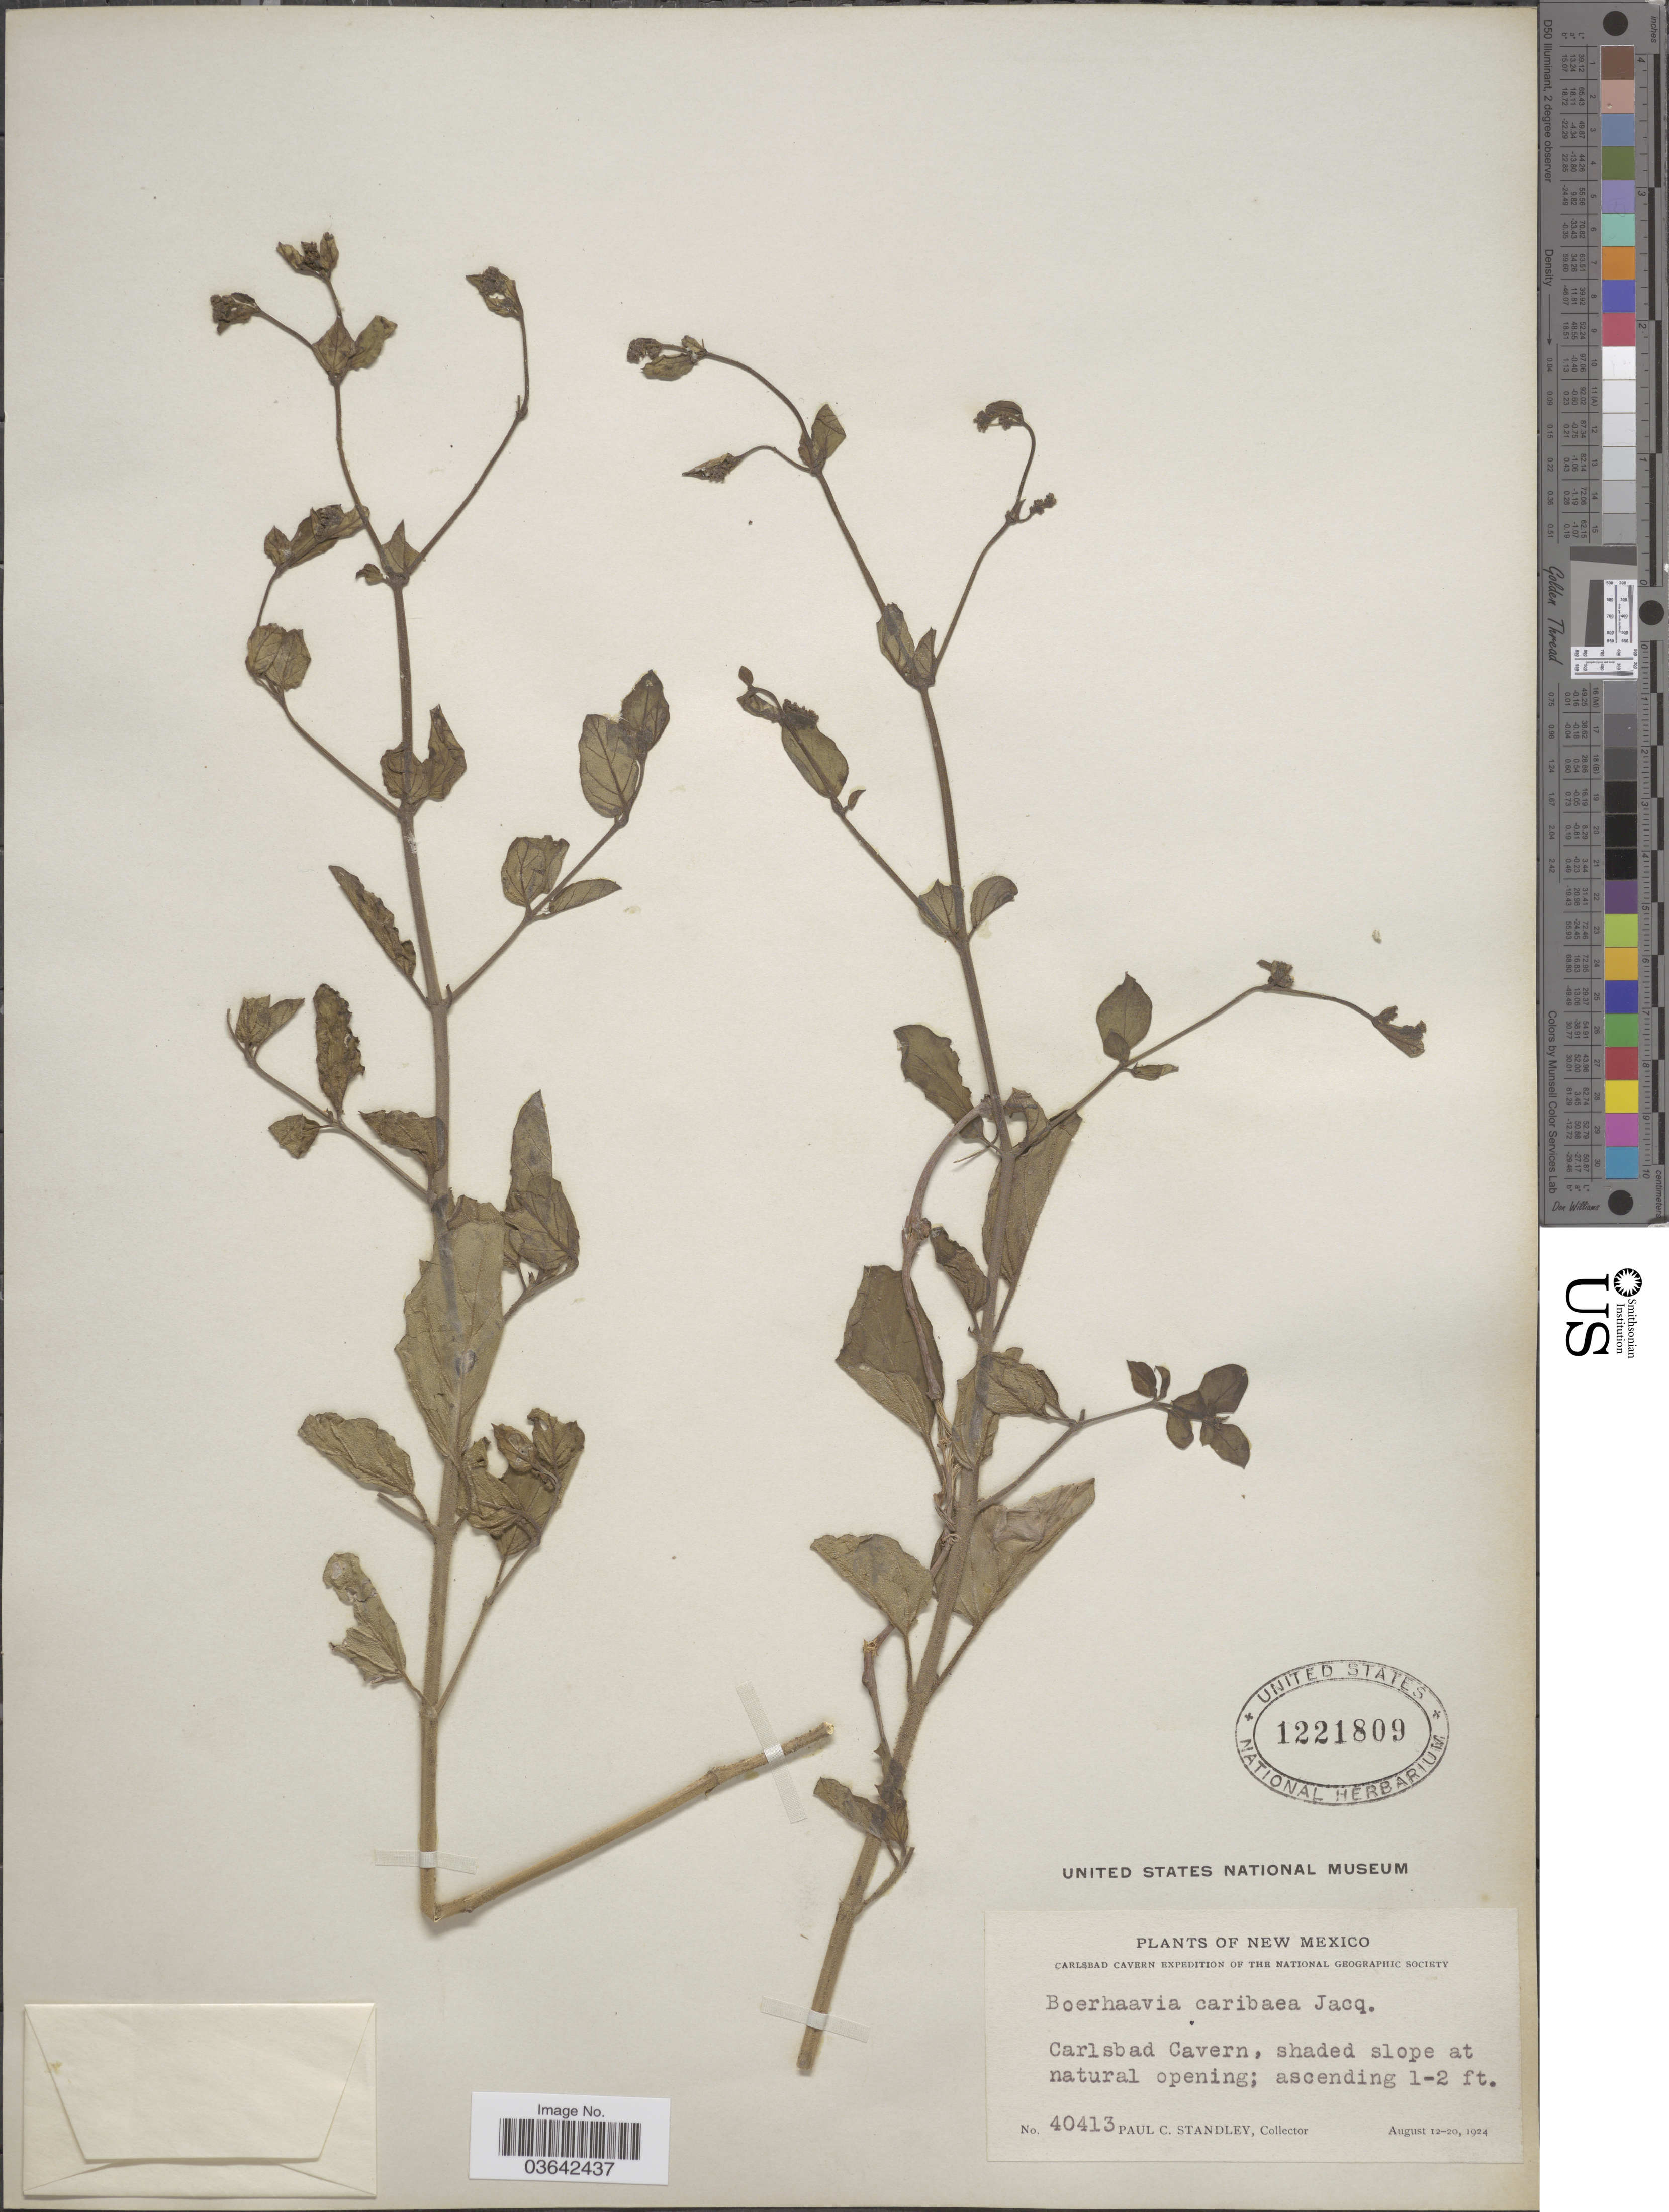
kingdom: Plantae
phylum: Tracheophyta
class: Magnoliopsida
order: Caryophyllales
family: Nyctaginaceae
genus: Boerhavia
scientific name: Boerhavia coccinea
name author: Mill.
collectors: P. C. Standley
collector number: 40413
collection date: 1924-08-12/1924-08-20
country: United States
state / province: New Mexico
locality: Carlsbad Cavern.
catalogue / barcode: US 1221809